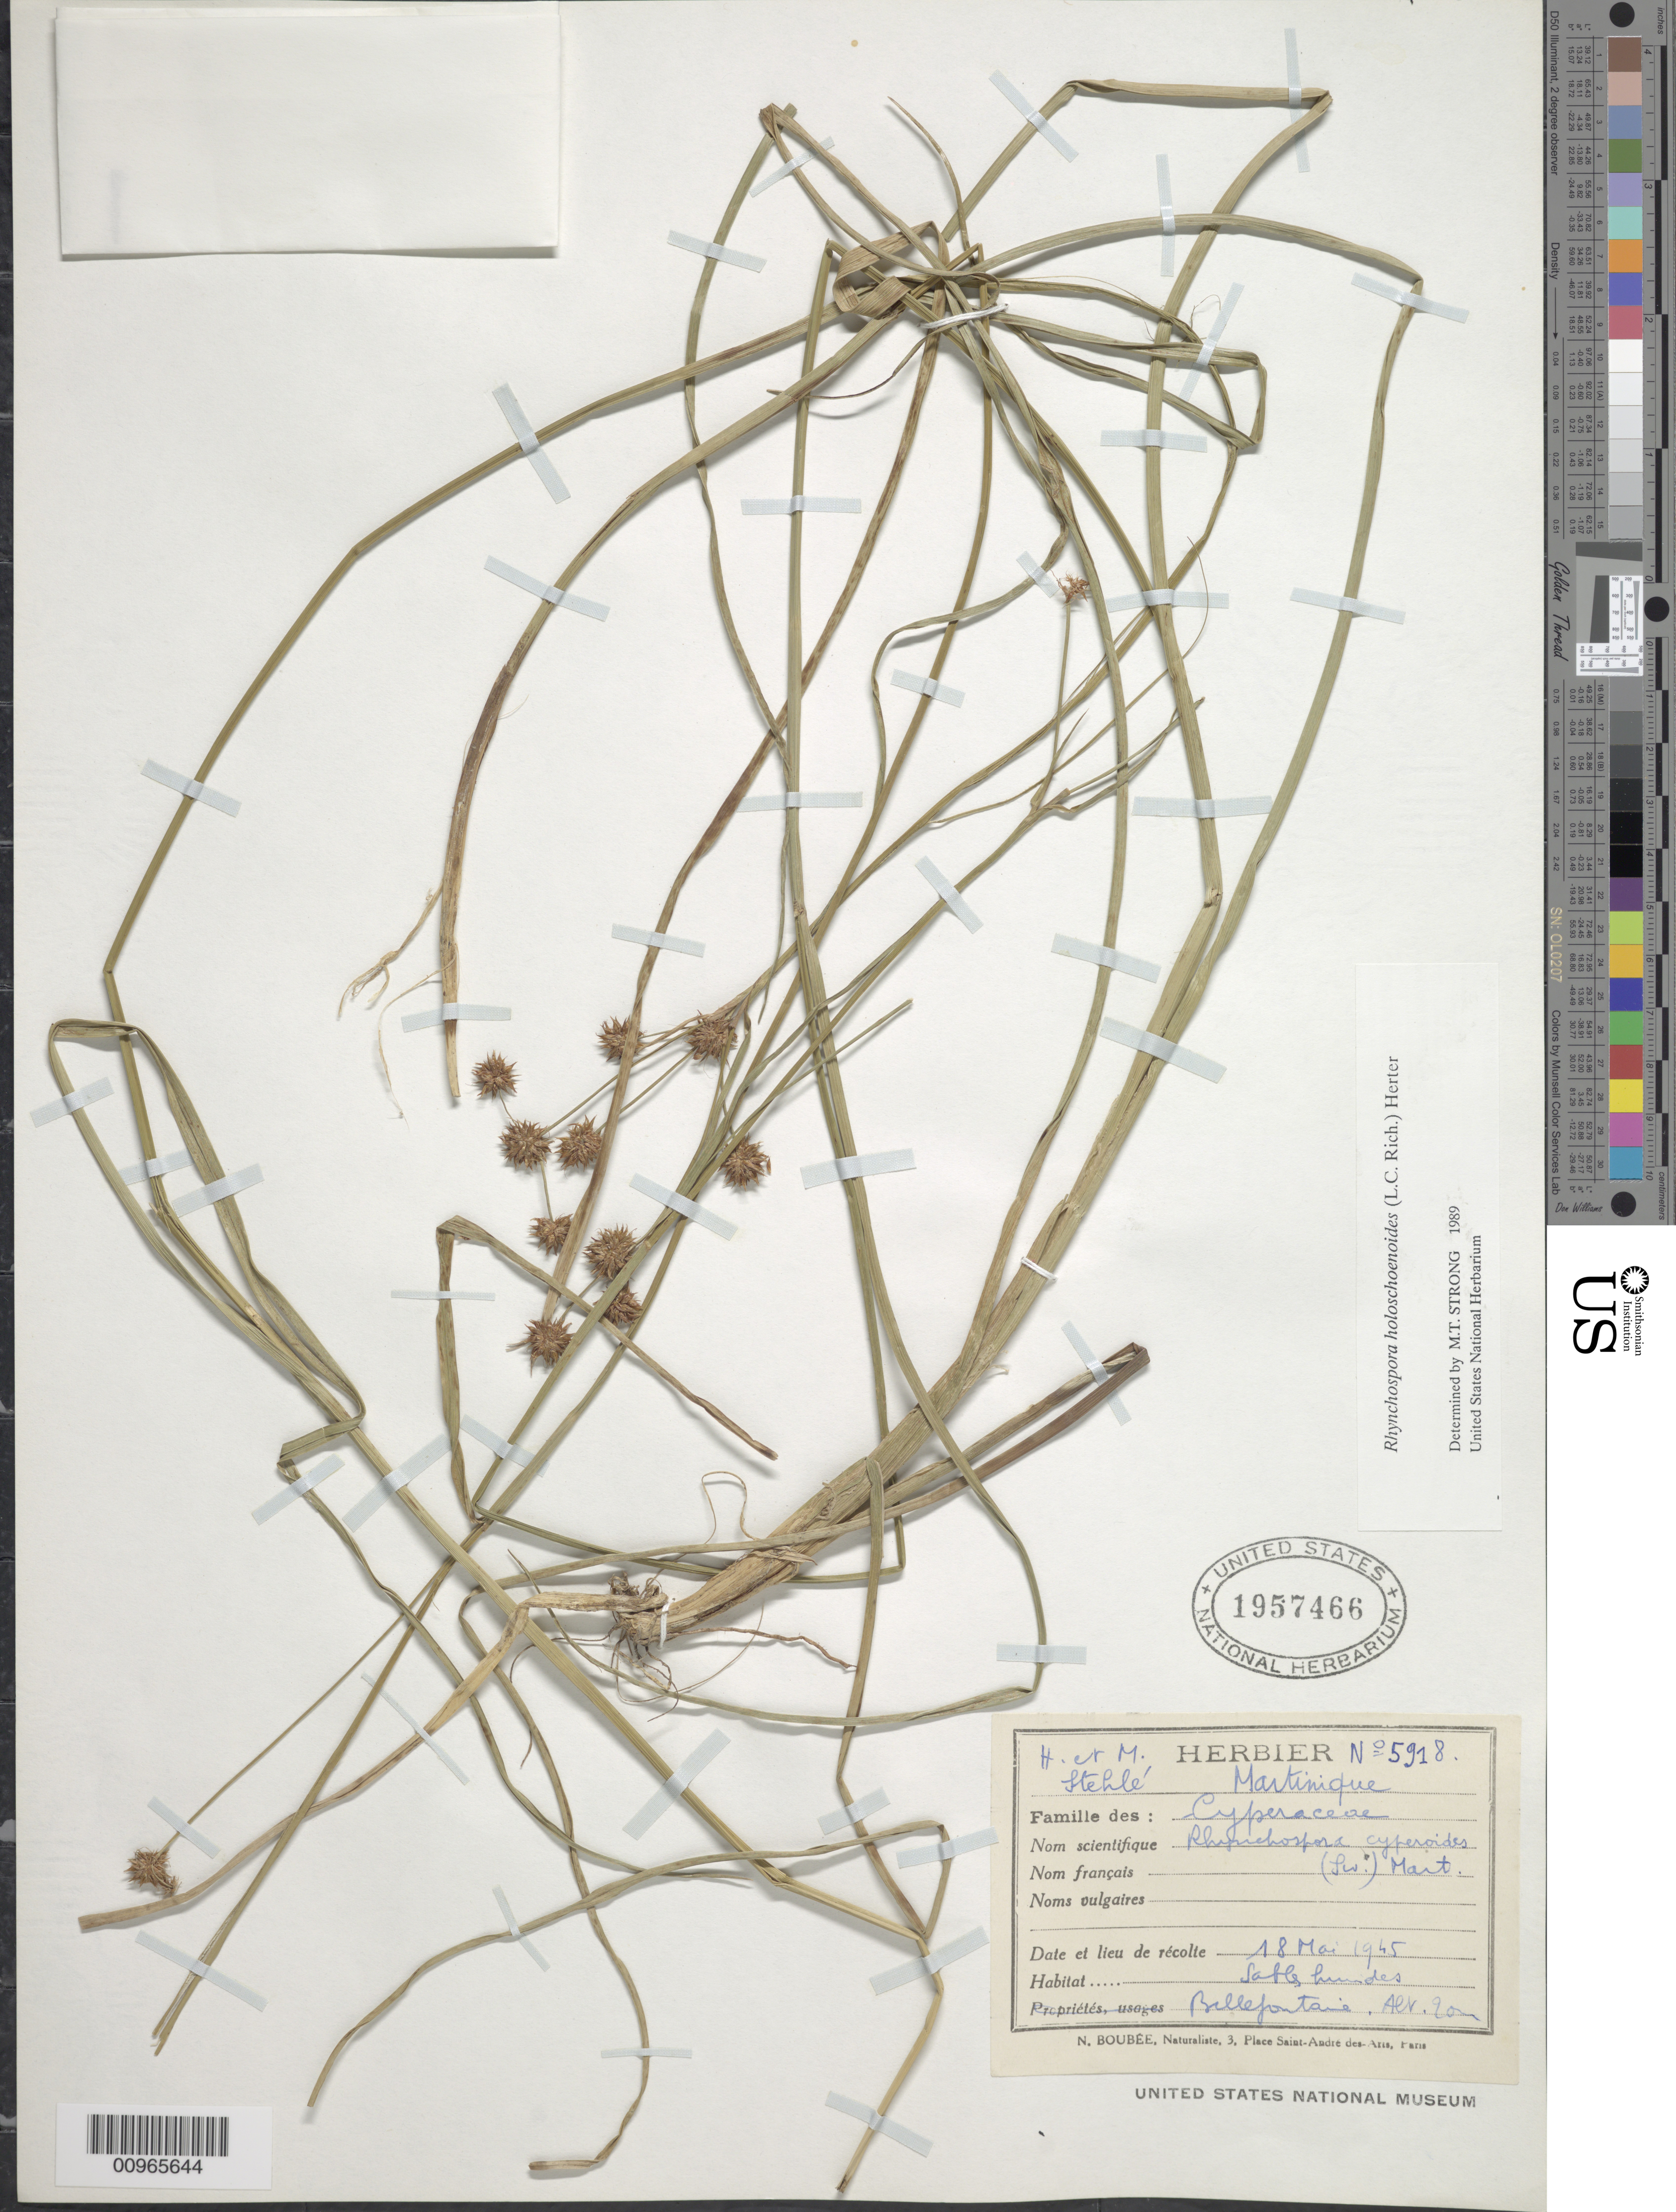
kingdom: Plantae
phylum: Tracheophyta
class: Liliopsida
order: Poales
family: Cyperaceae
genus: Rhynchospora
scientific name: Rhynchospora holoschoenoides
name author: (Rich.) Herter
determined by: Strong, M. T., (US), Smithsonian Institution - National Museum of Natural History (UNITED STATES)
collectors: H. Stehlé & M. Stehlé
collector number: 5918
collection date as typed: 18 May 1945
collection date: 1945-05-18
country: Martinique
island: Martinique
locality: Bellefontaine, sables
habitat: Sables humides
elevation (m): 20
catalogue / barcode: US 1957466